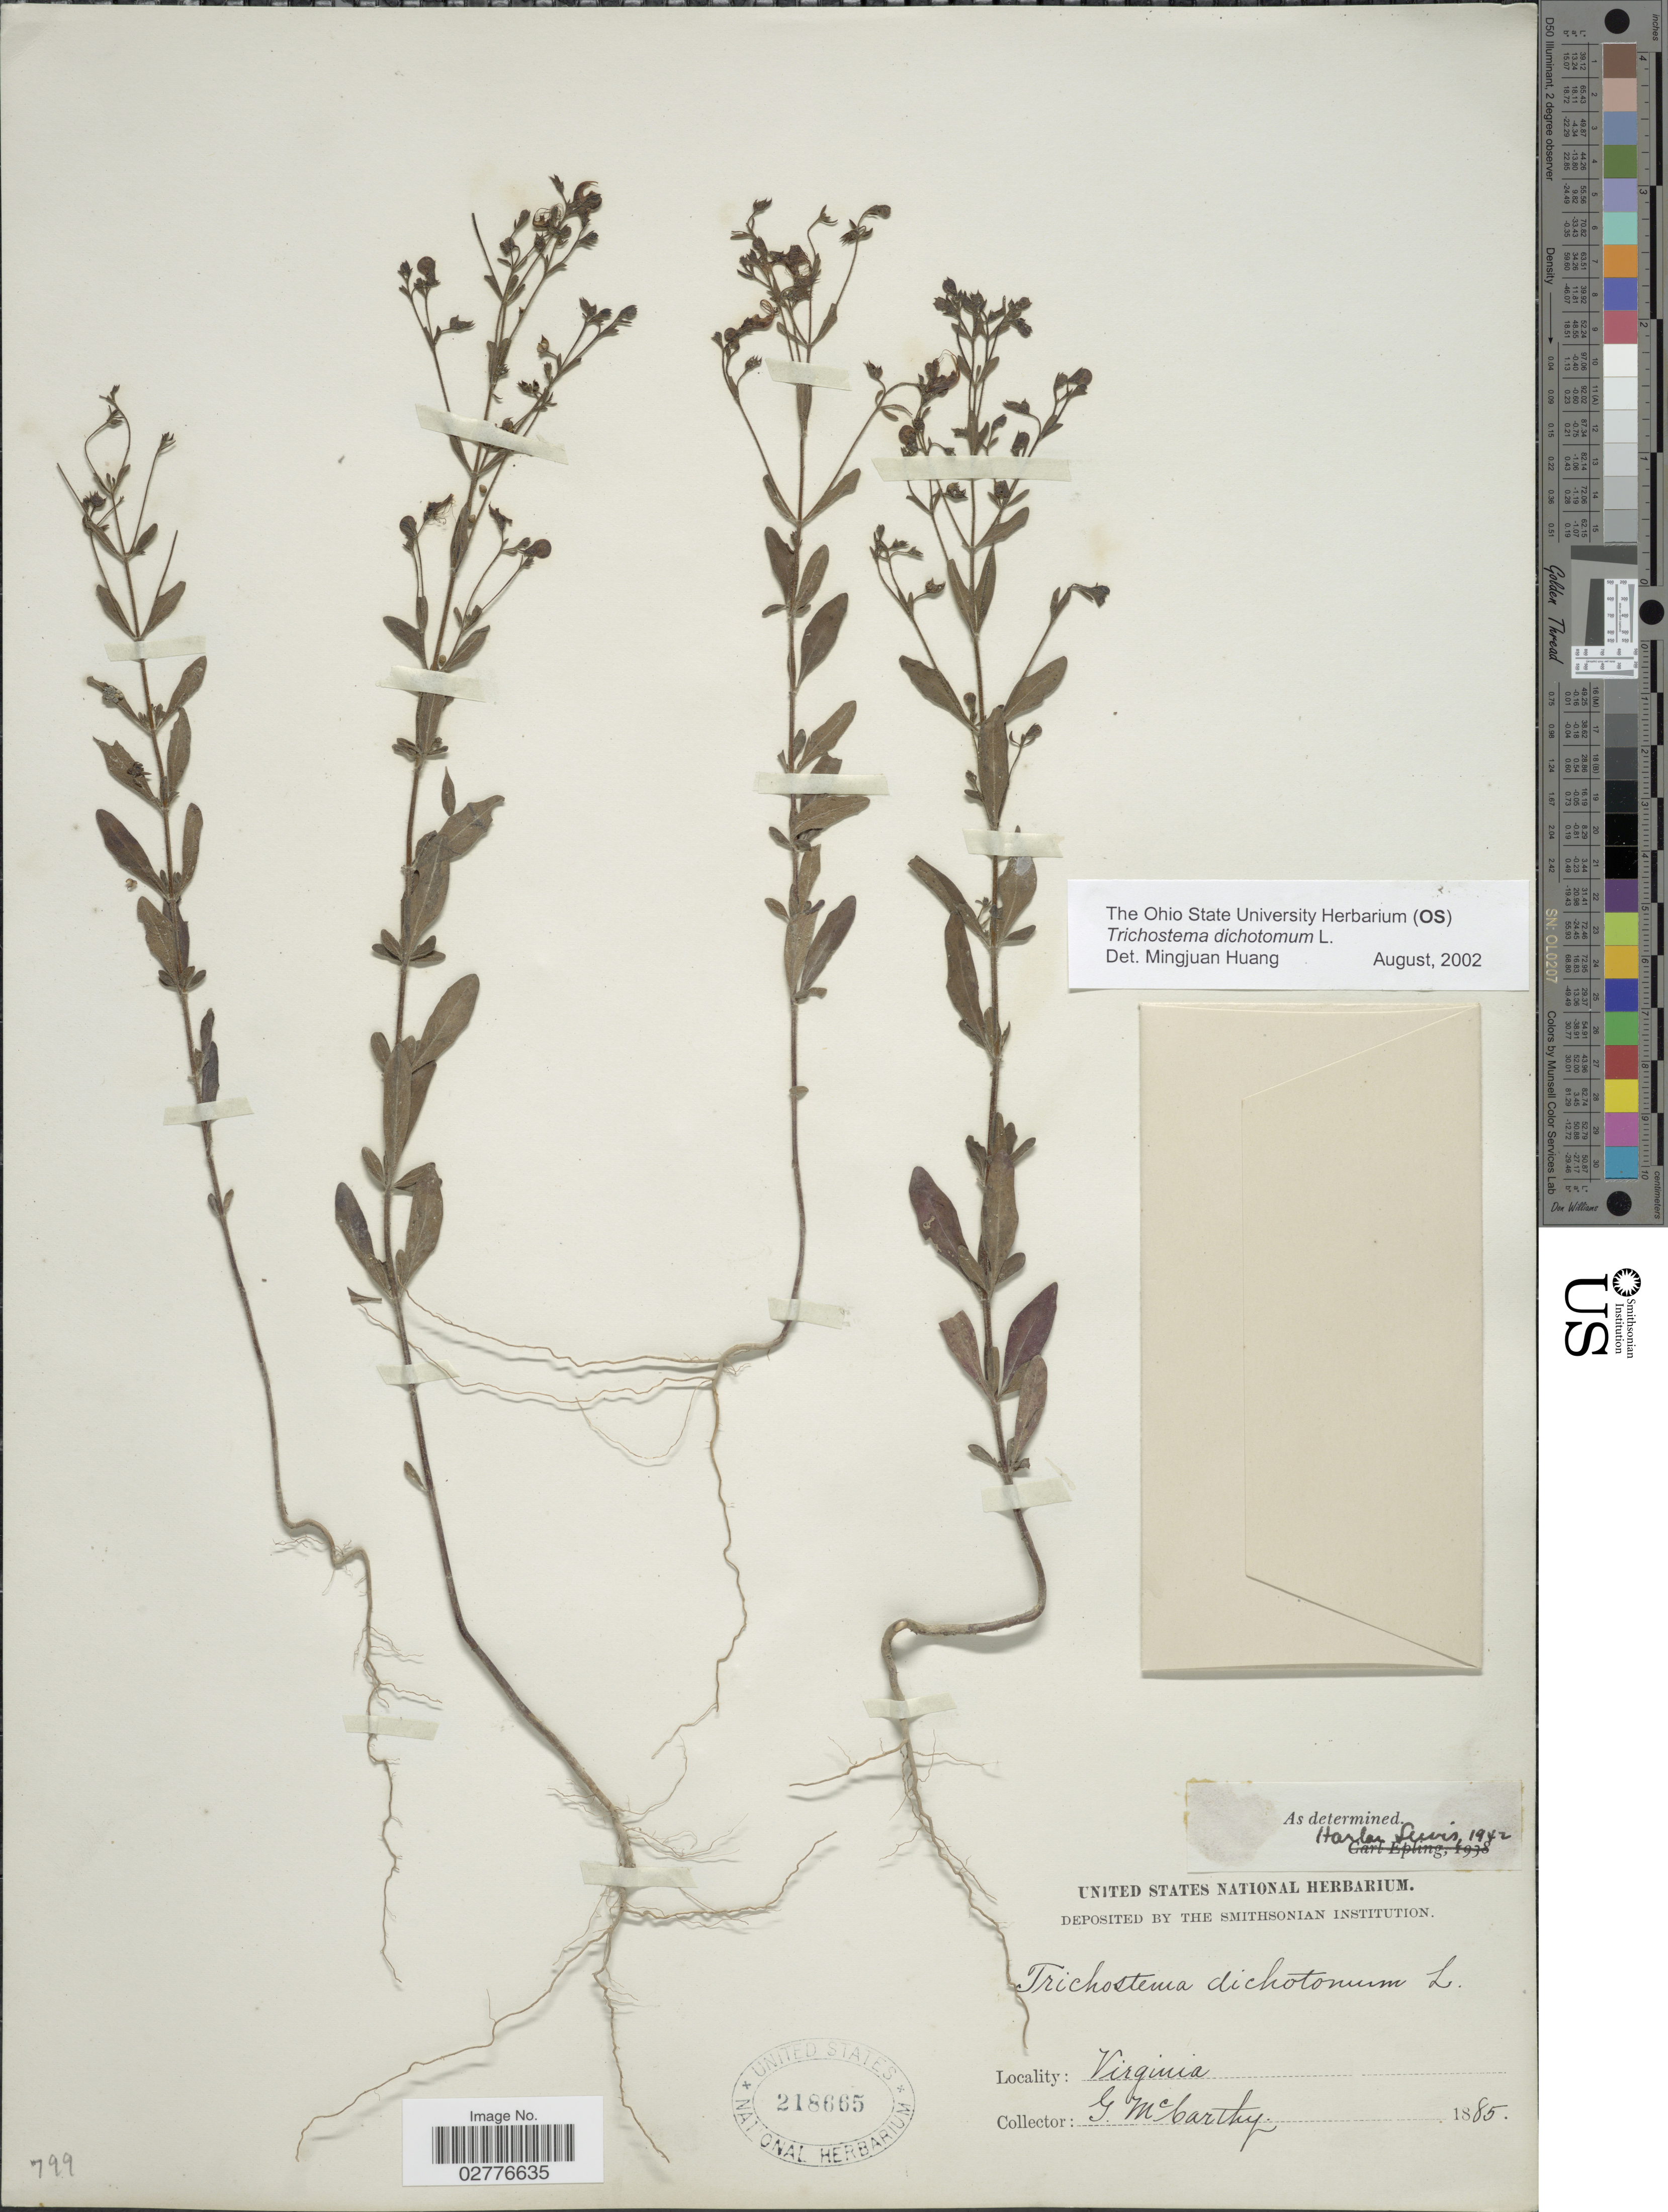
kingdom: Plantae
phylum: Tracheophyta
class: Magnoliopsida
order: Lamiales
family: Lamiaceae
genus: Trichostema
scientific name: Trichostema dichotomum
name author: L.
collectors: G. McCarthy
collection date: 1885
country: United States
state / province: Virginia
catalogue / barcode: US 218665